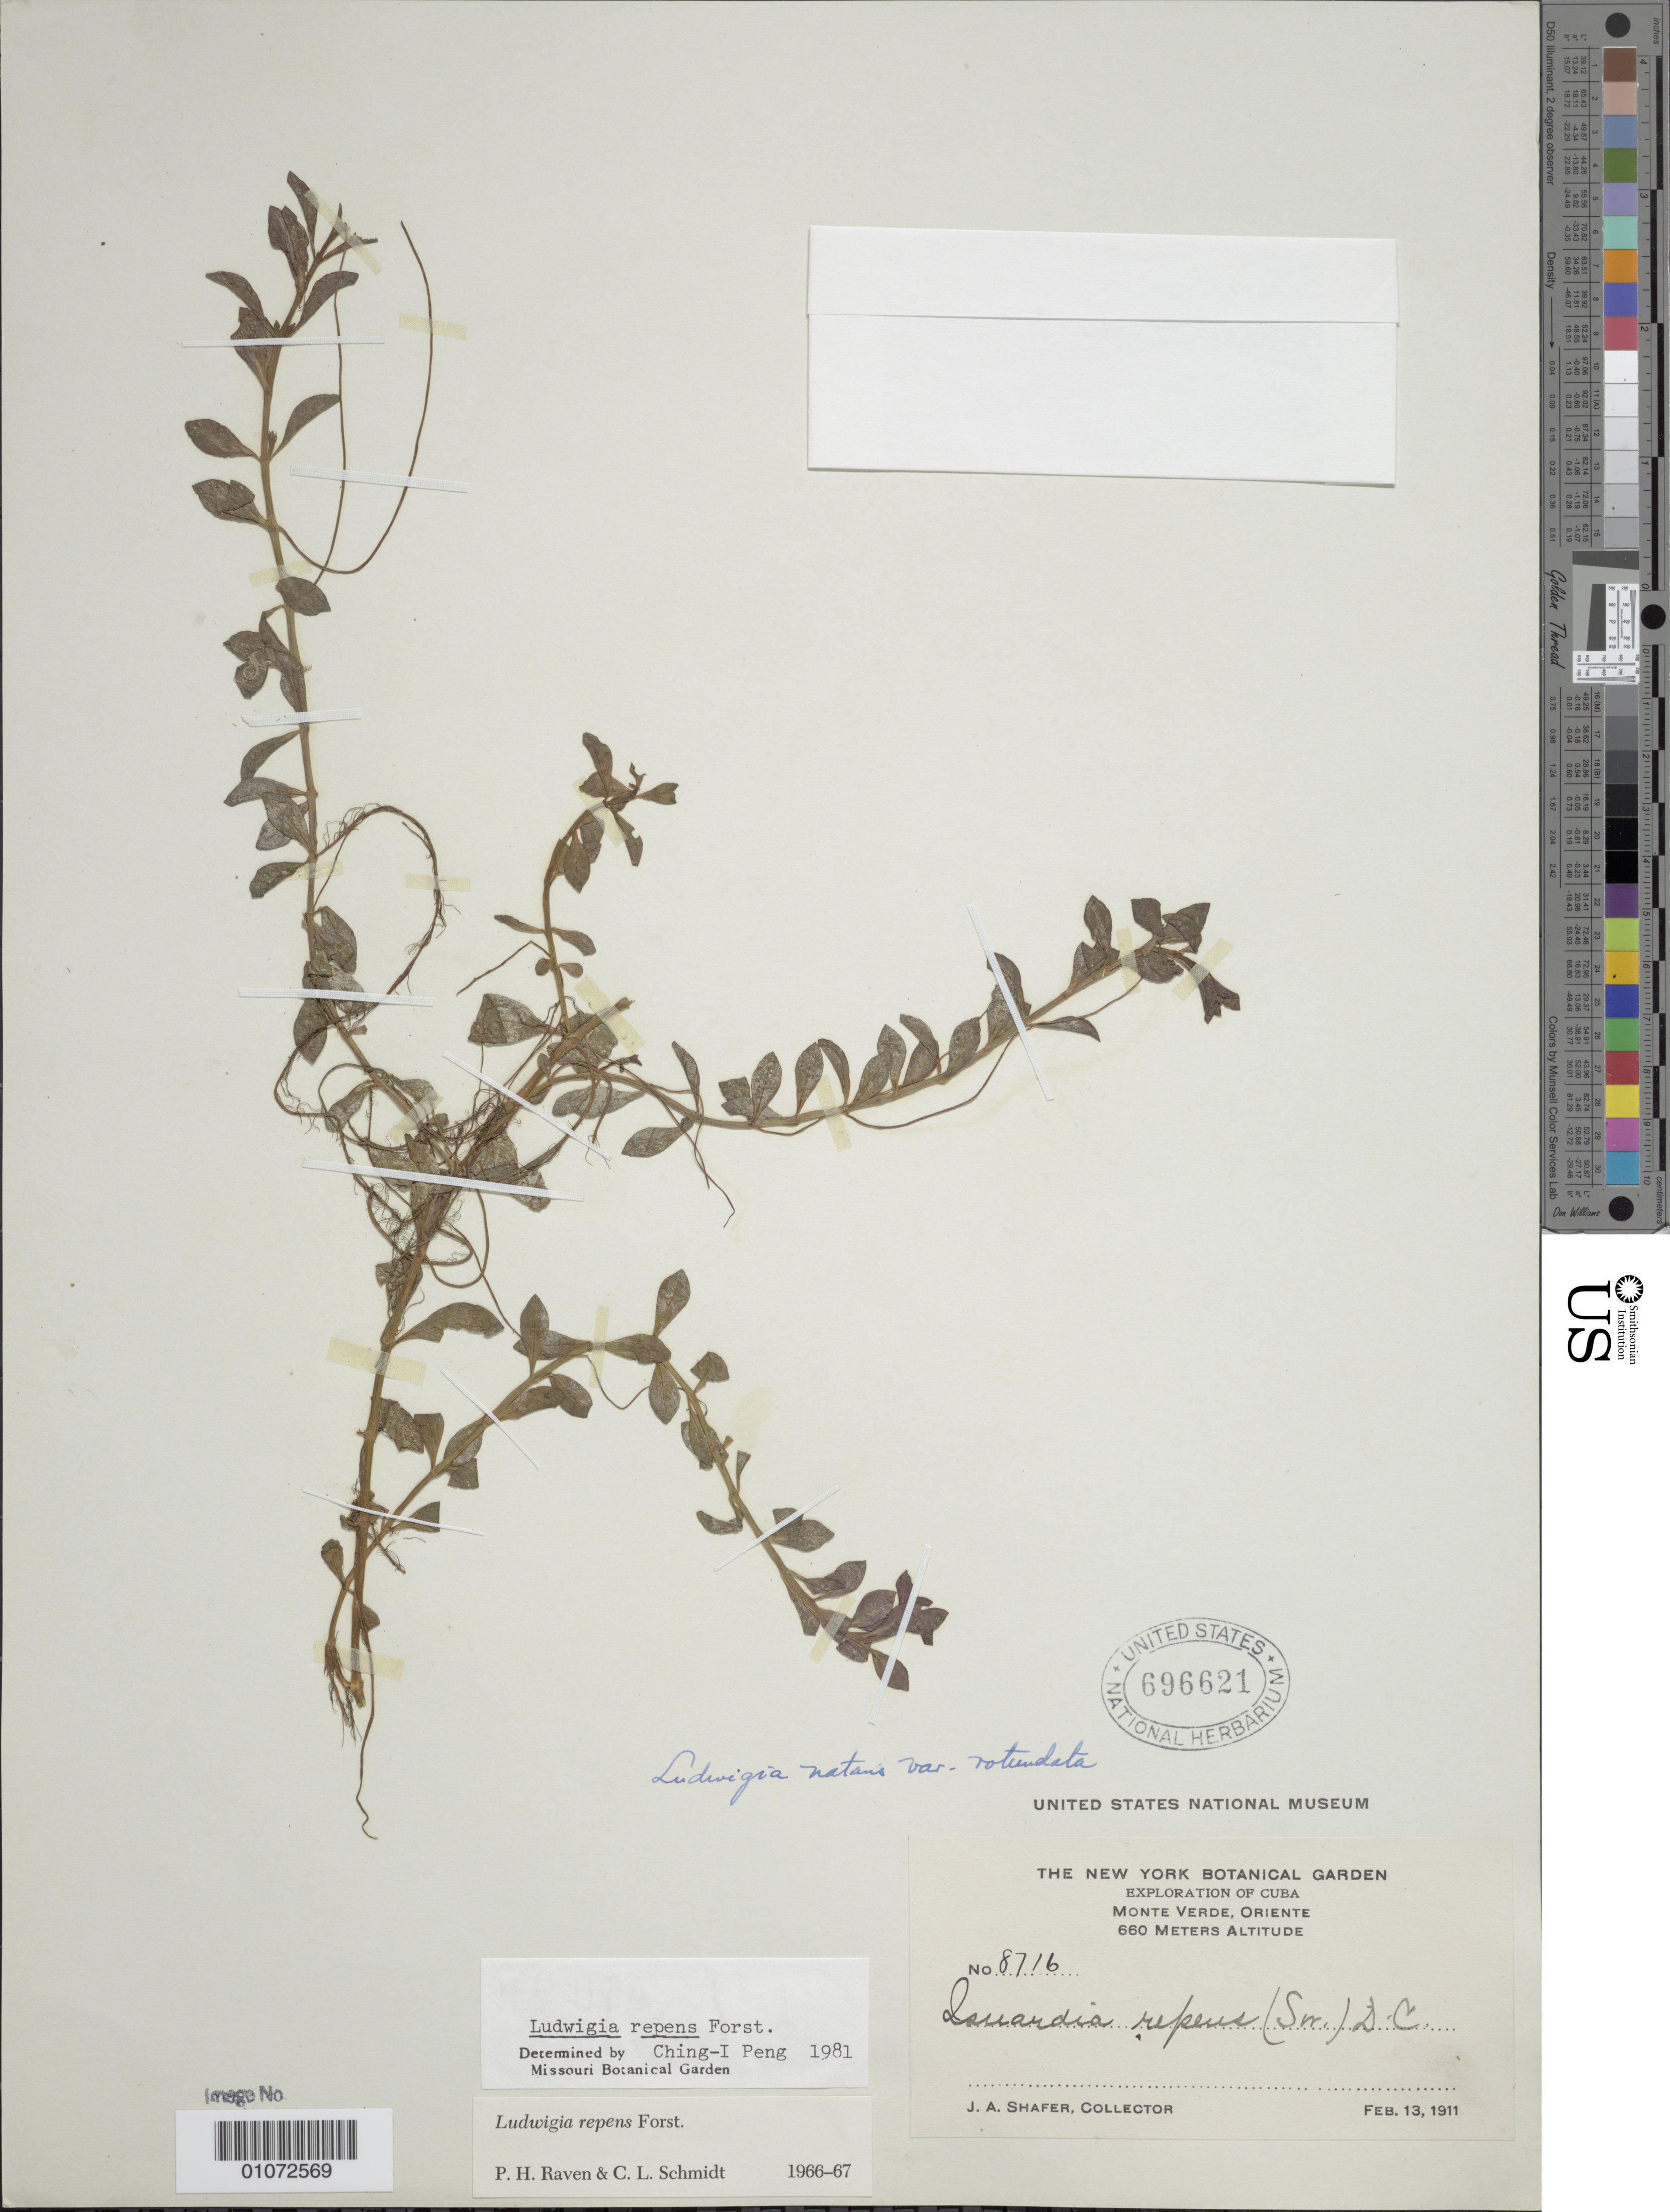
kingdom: Plantae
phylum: Tracheophyta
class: Magnoliopsida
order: Myrtales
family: Onagraceae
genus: Ludwigia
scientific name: Ludwigia repens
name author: J.R. Forst.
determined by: Peng, C. I.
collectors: J. A. Shafer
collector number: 8716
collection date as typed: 13 Feb 1911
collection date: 1911-02-13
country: Cuba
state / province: Oriente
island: Cuba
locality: Monte Verde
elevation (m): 660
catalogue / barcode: US 696621